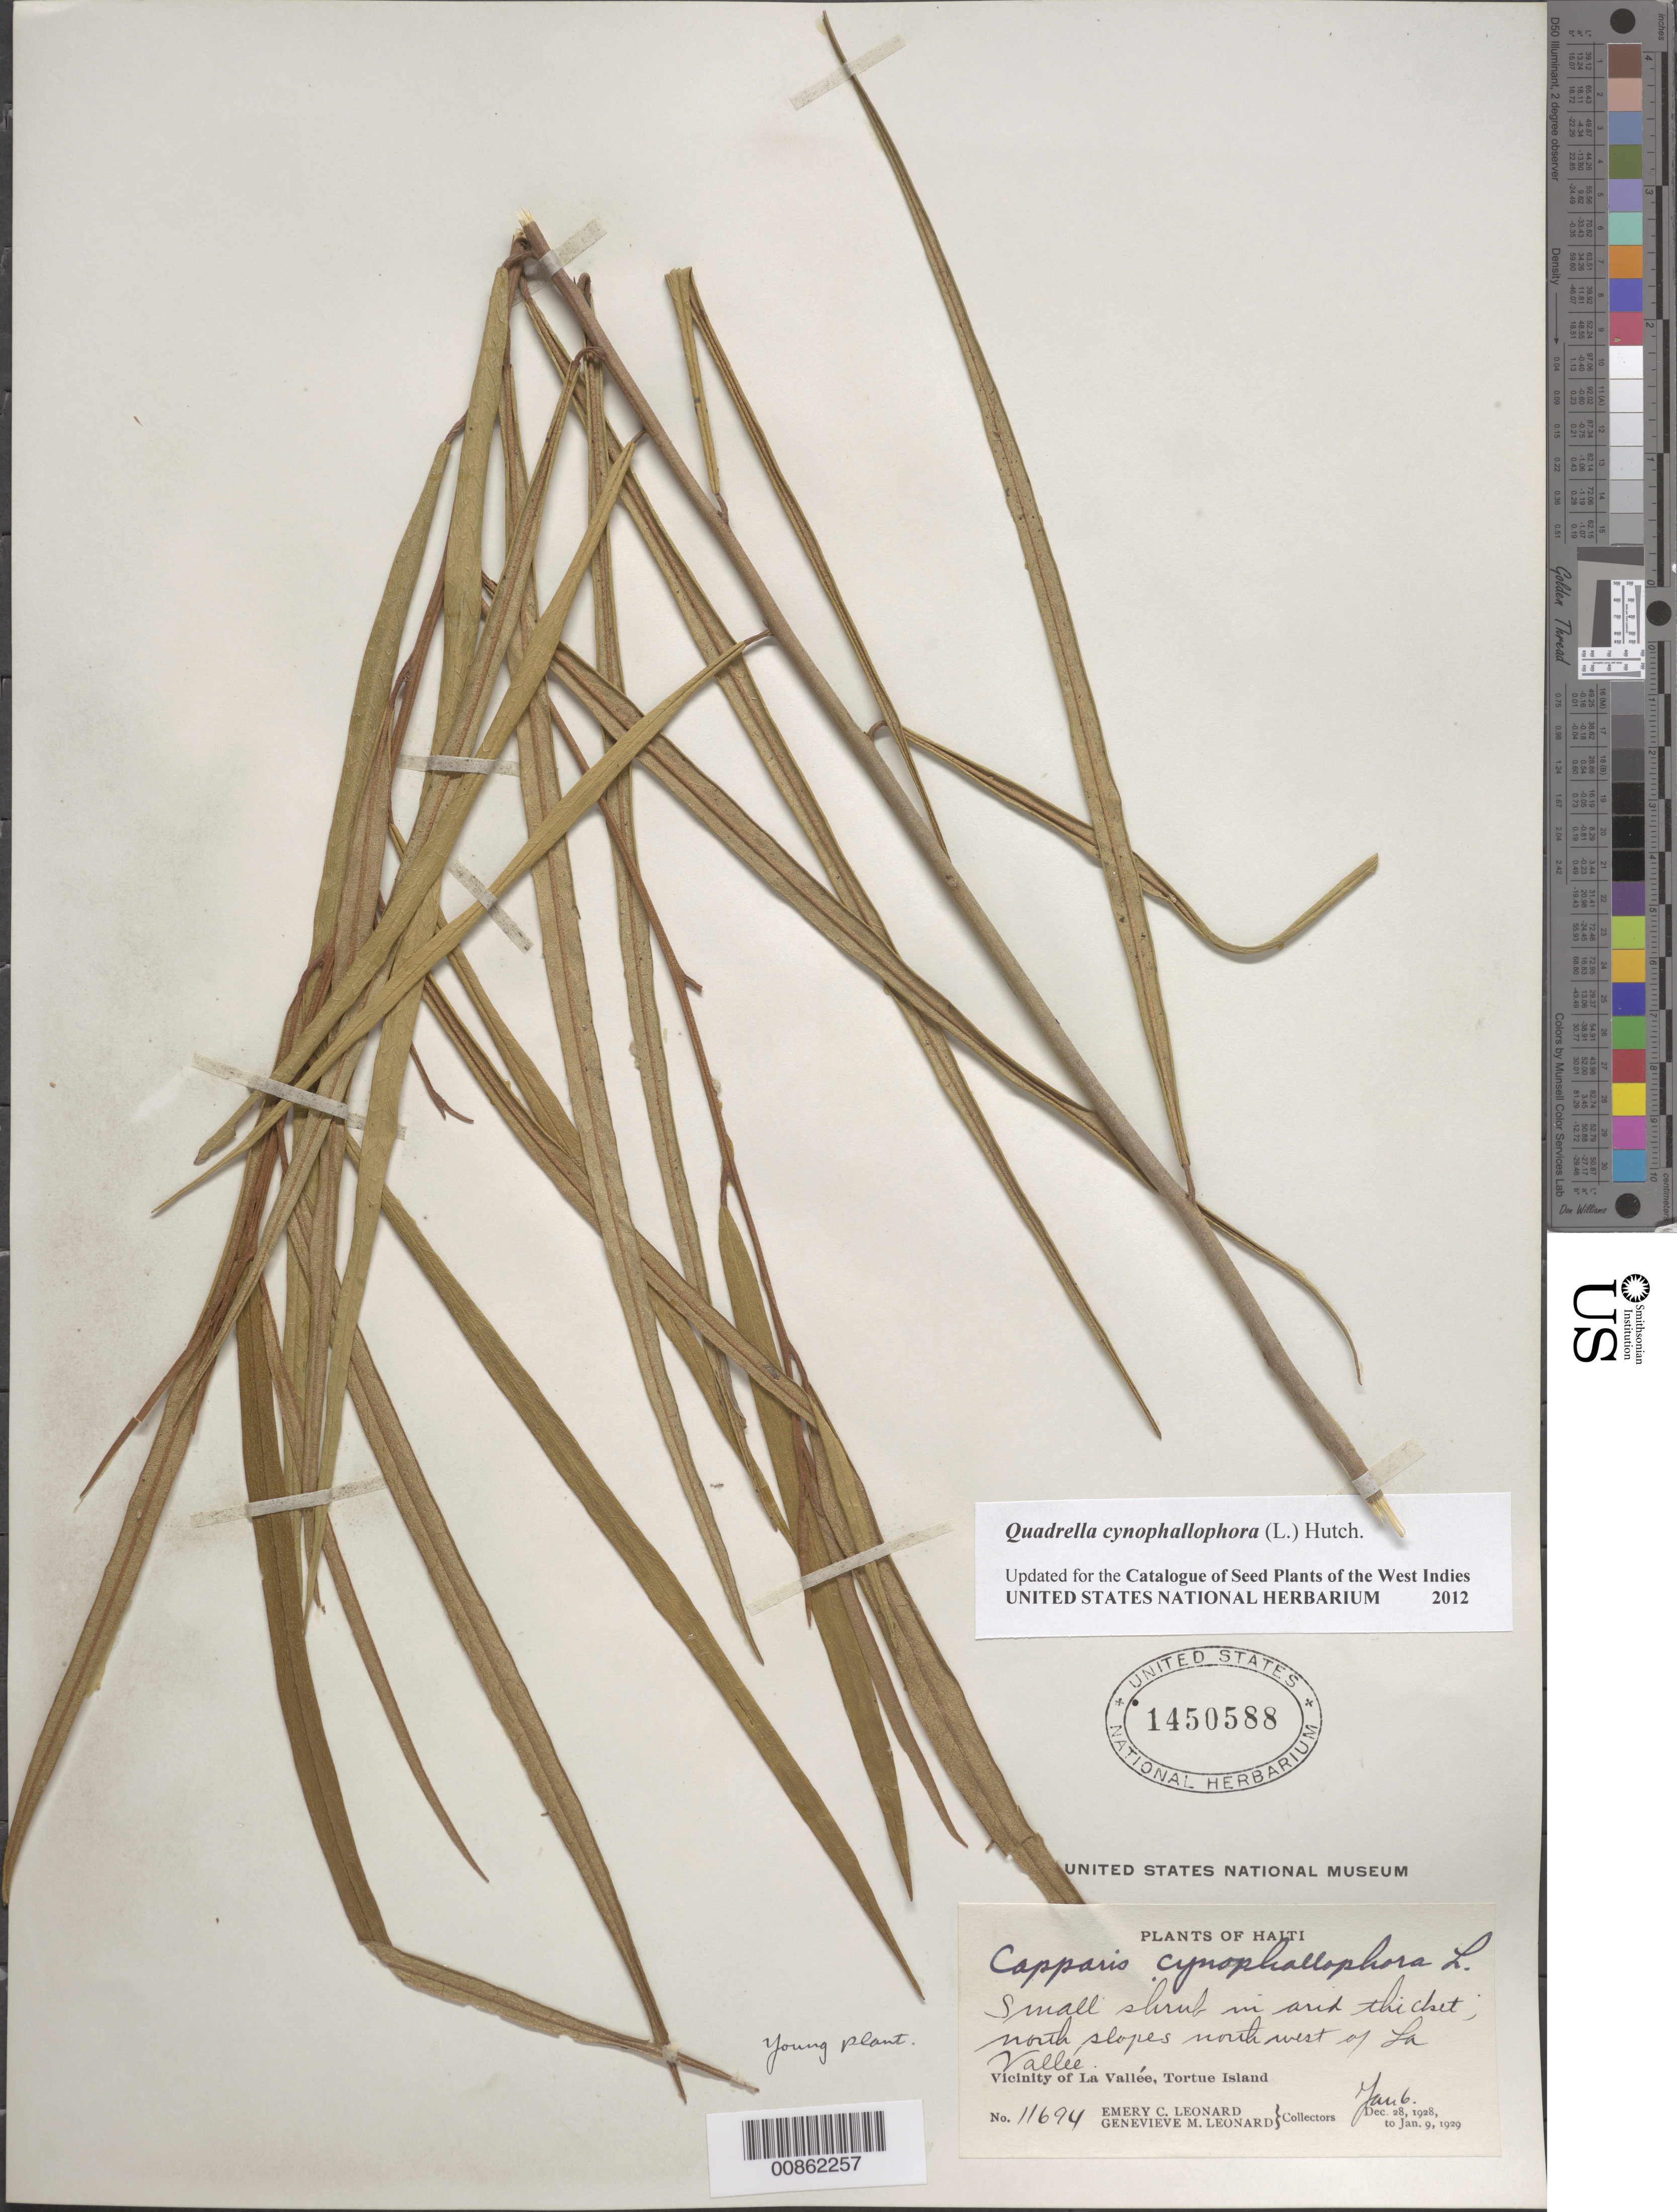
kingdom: Plantae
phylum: Tracheophyta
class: Magnoliopsida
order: Brassicales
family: Capparaceae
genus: Quadrella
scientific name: Quadrella cynophallophora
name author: (L.) Hutch.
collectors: E. C. Leonard & G. M. Leonard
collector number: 11694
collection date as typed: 06 Jan 1929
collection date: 1929-01-06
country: Haiti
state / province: Nord-Óuest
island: Île de la Tortue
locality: Vicinity of La Vallée, Tortue Island. North slopes northwest of La Vallée.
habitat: In arid thicket.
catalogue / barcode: US 1450588